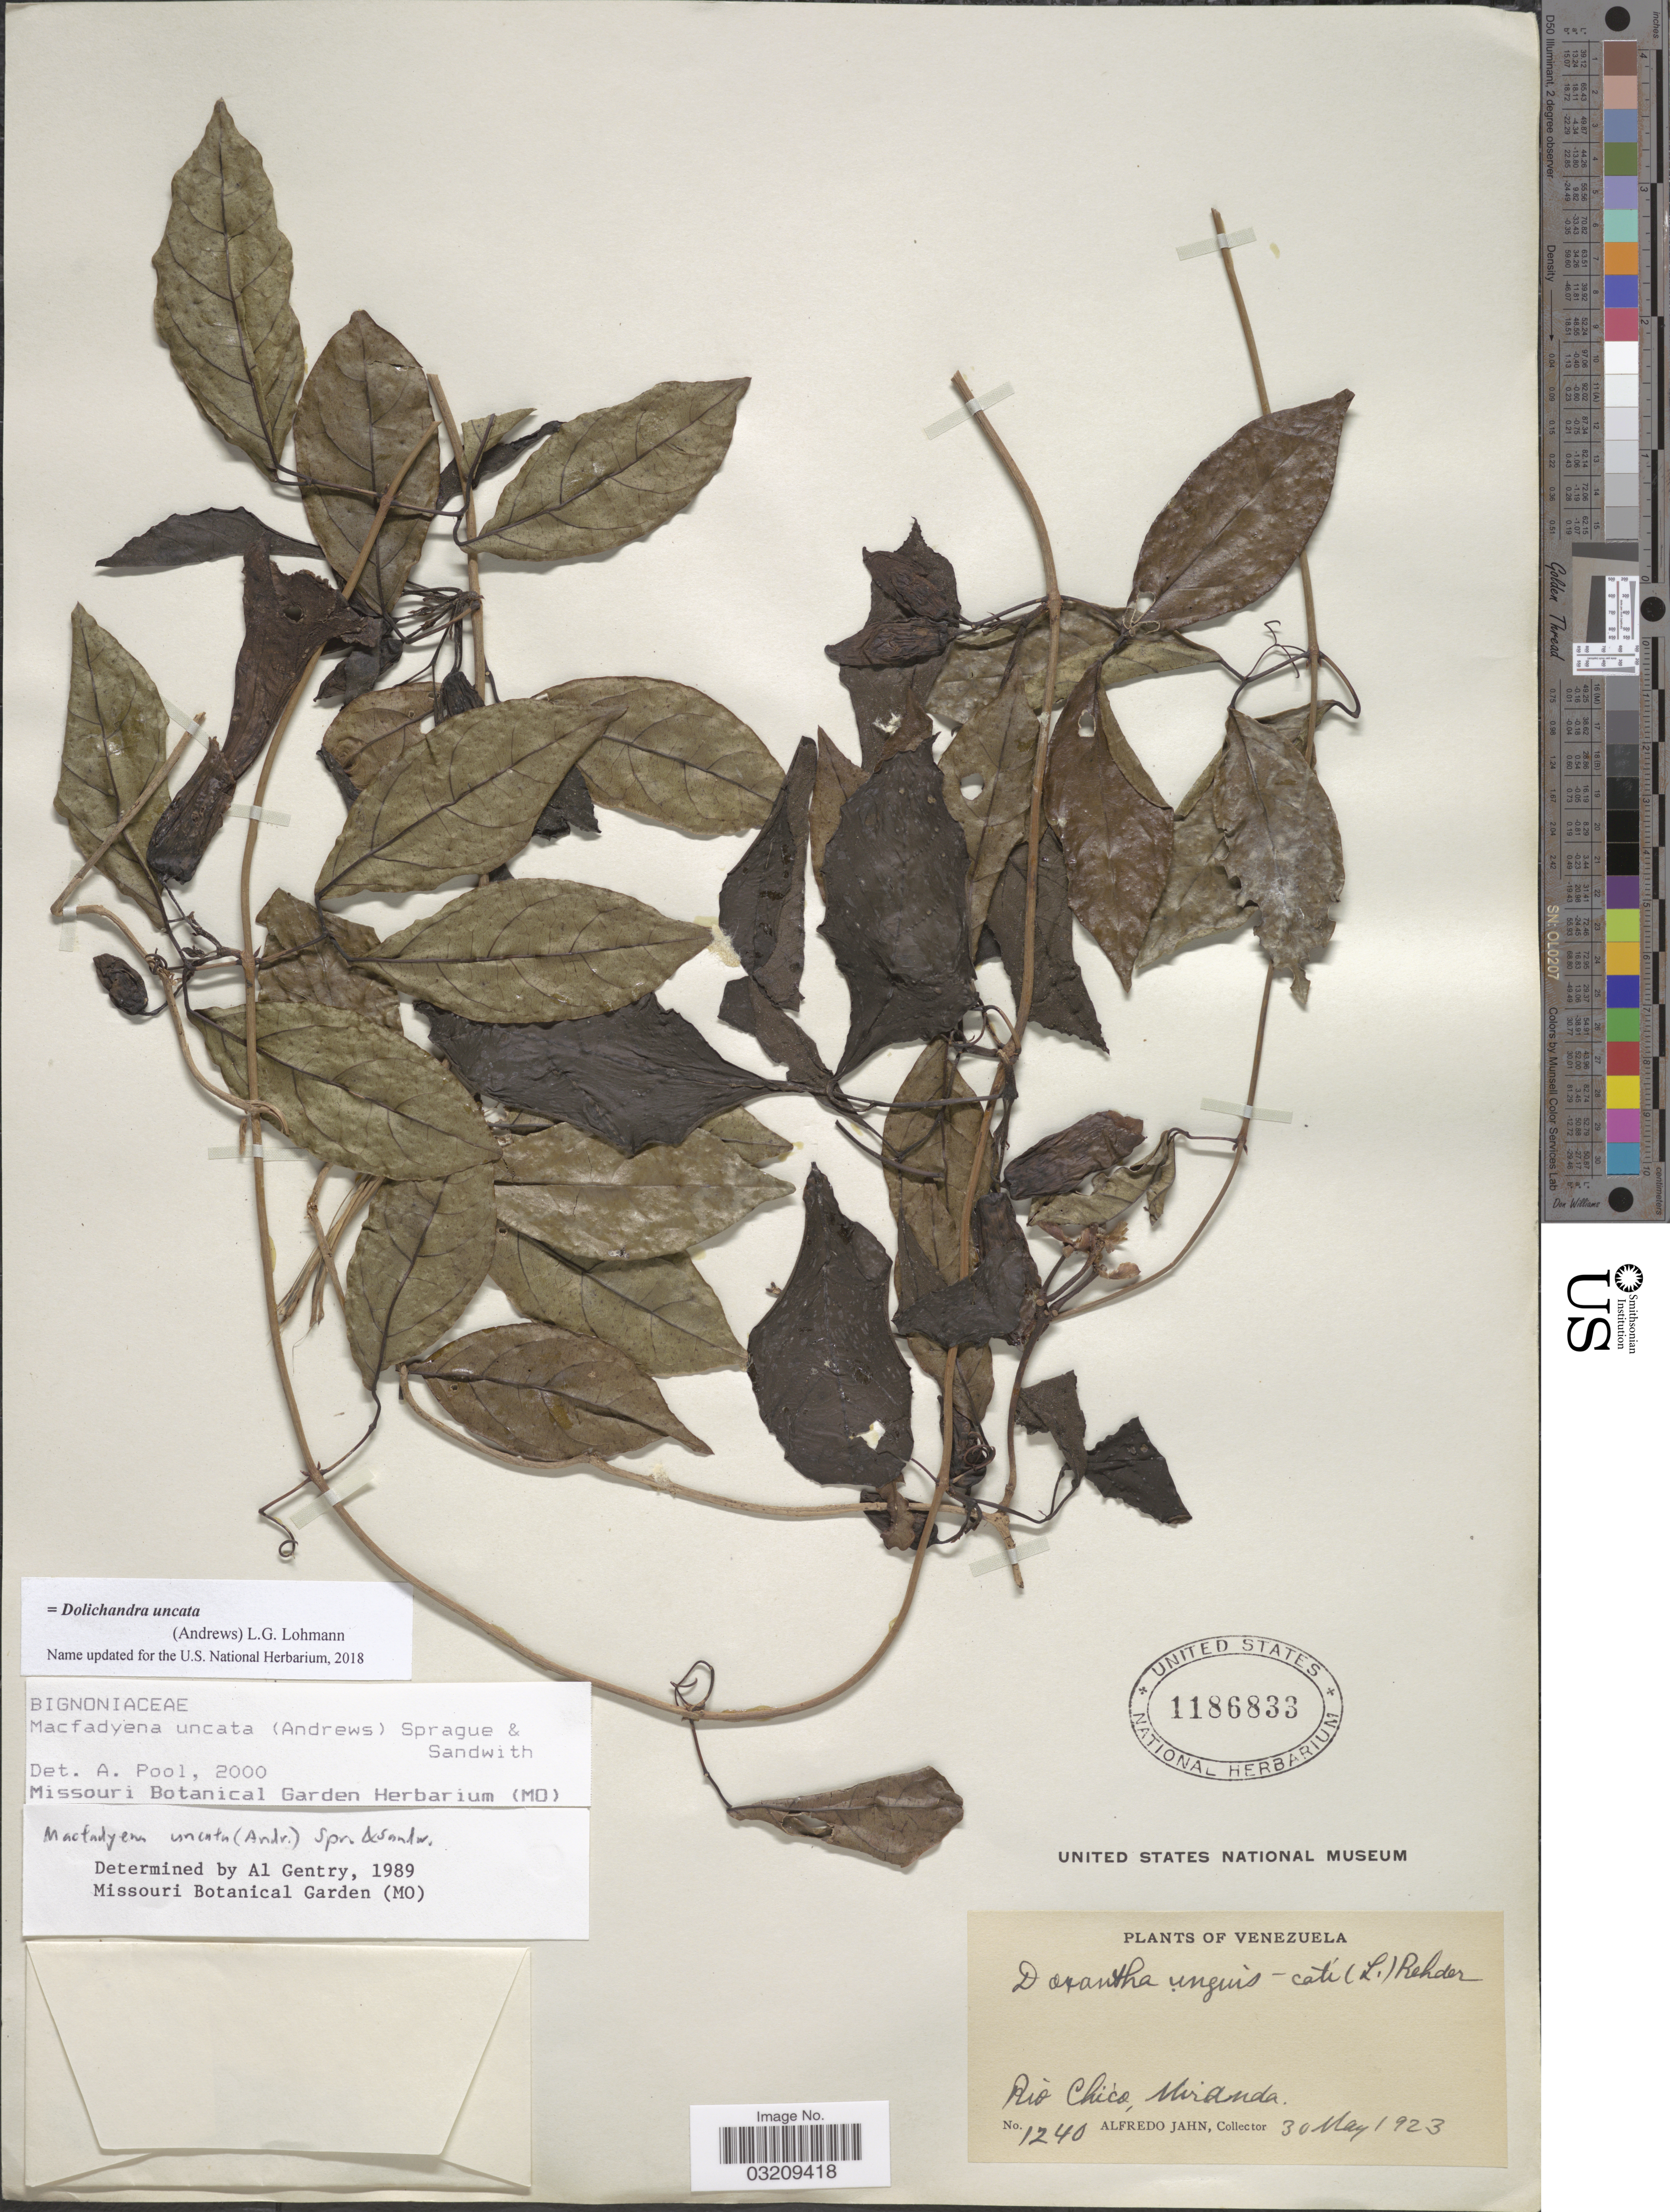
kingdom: Plantae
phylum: Tracheophyta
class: Magnoliopsida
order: Lamiales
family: Bignoniaceae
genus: Dolichandra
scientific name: Dolichandra uncata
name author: (Andrews) L.G. Lohmann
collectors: A. Jahn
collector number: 1240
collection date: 1923-05-30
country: Venezuela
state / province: Miranda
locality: Río Chico.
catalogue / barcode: US 1186833